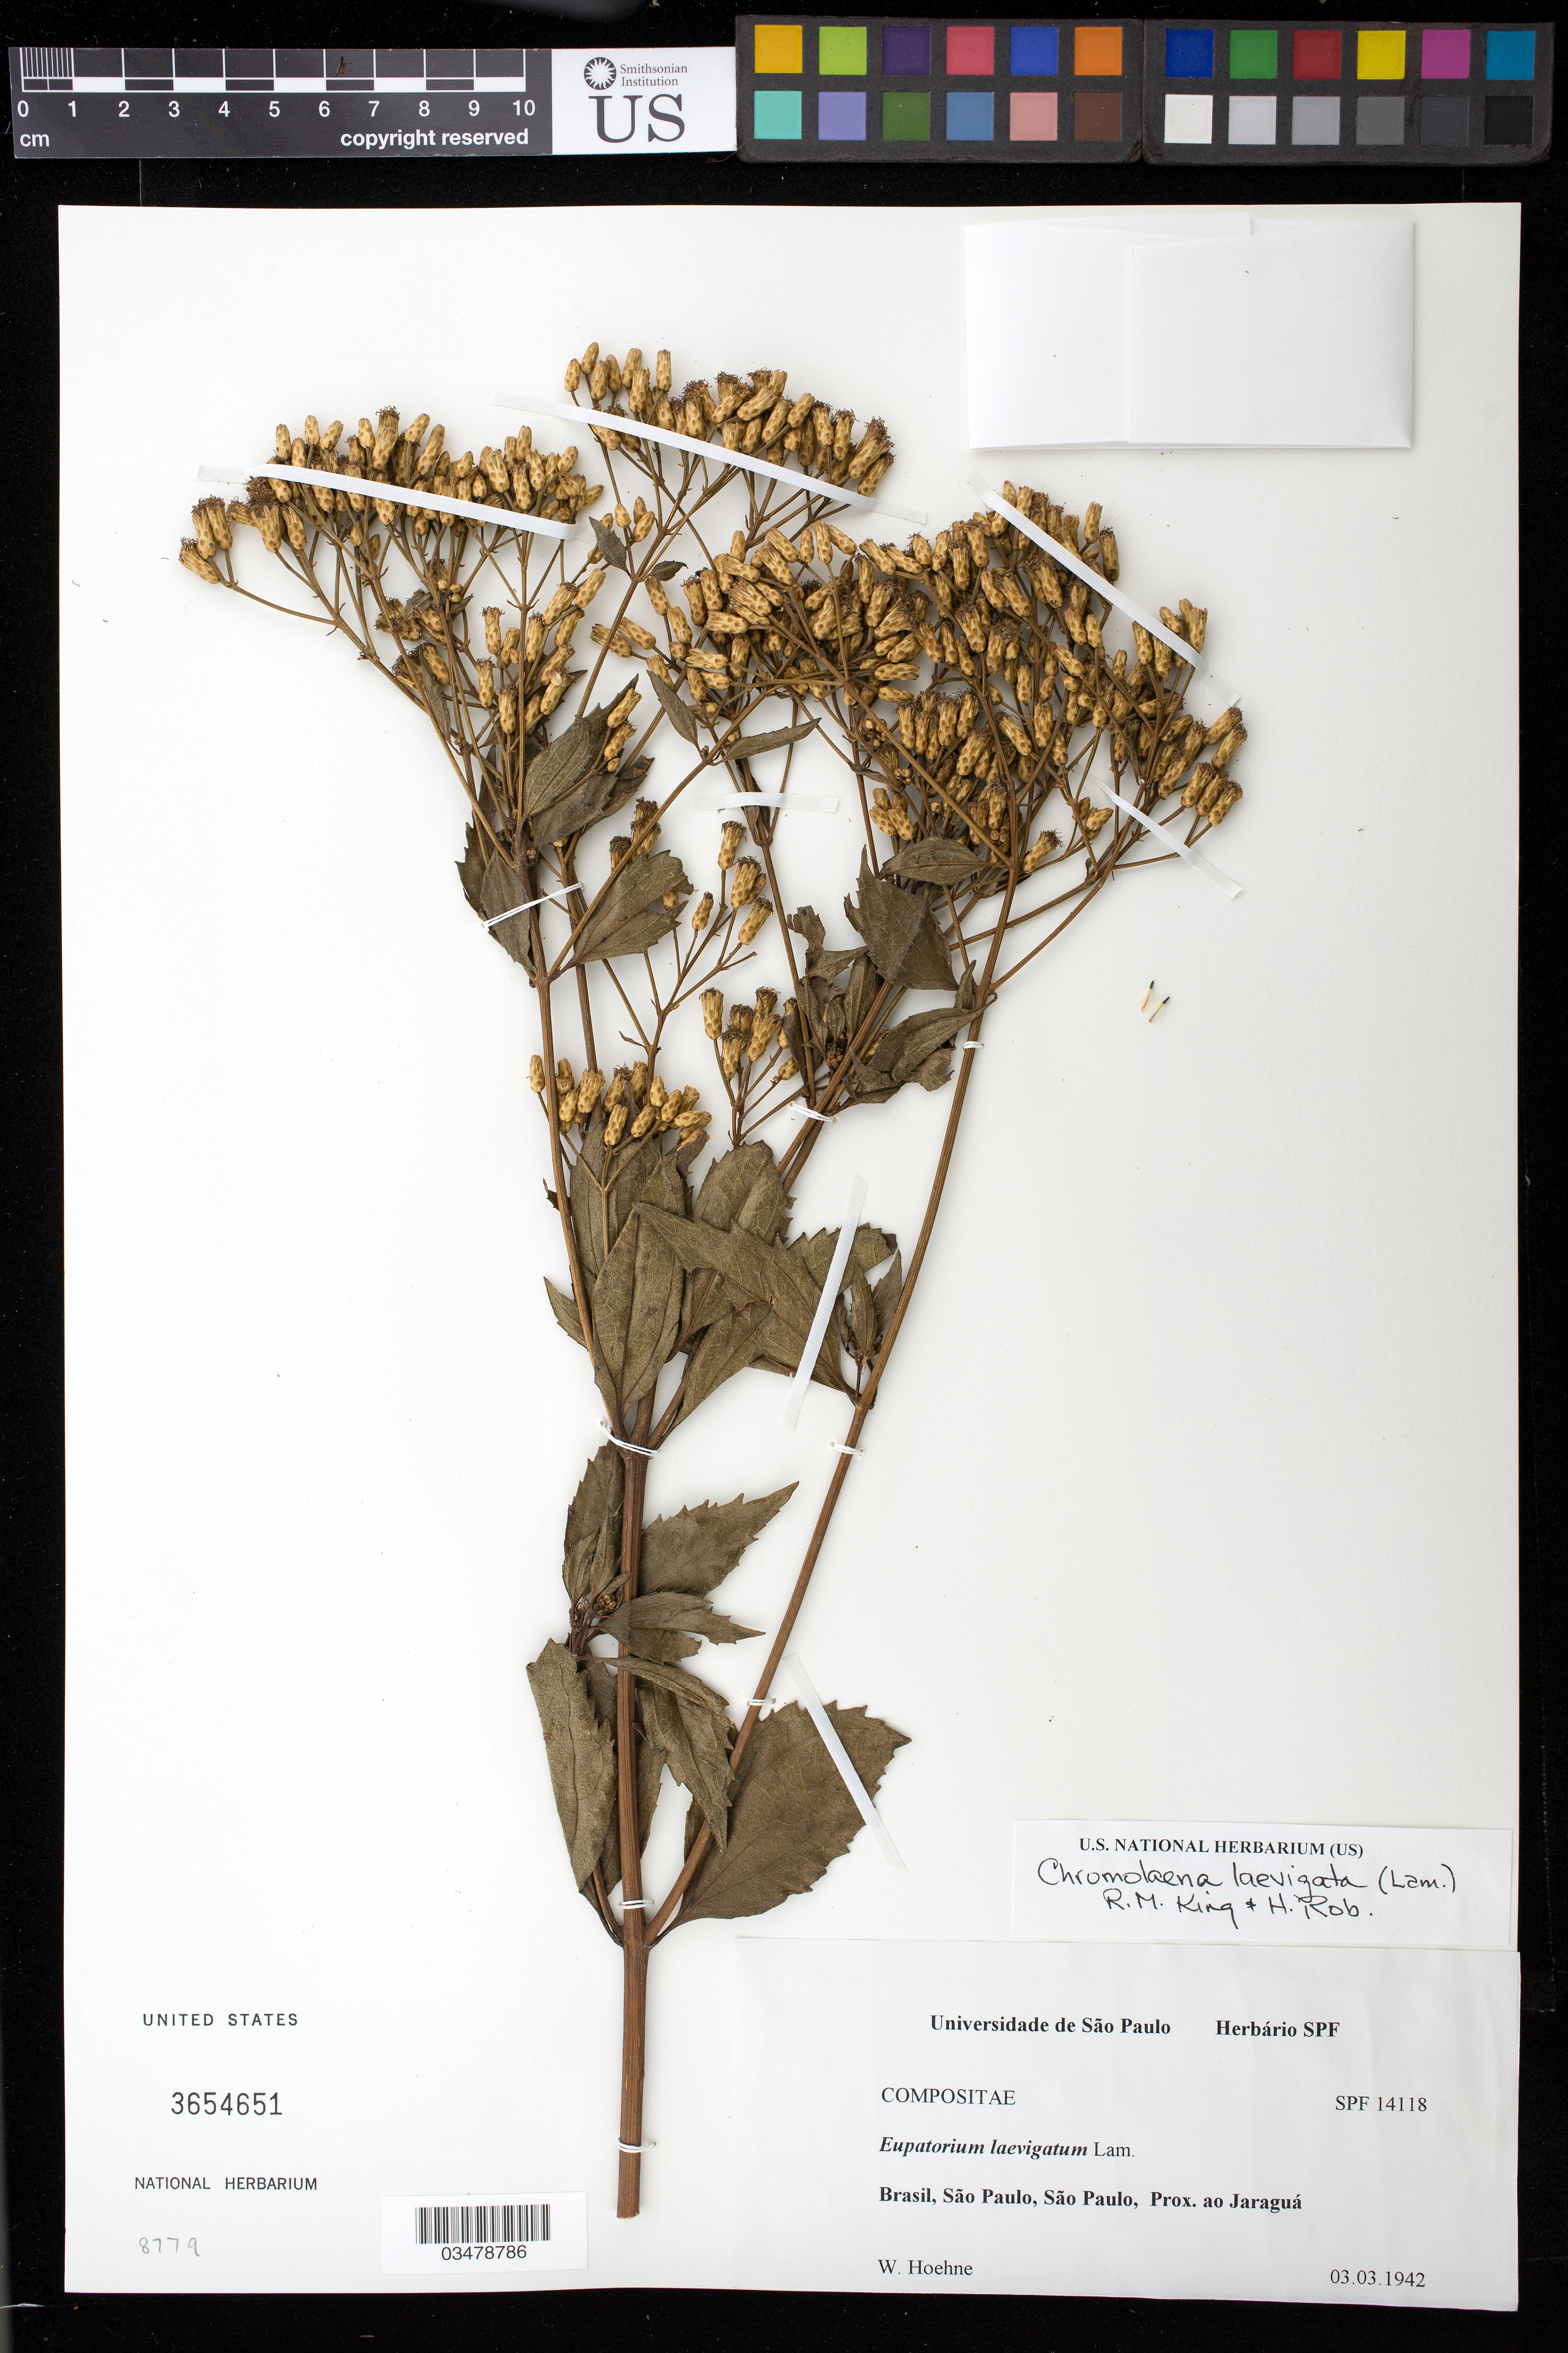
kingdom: Plantae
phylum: Tracheophyta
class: Magnoliopsida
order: Asterales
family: Asteraceae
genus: Chromolaena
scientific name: Chromolaena laevigata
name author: (Lam.) R.M. King & H. Rob.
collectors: W. Hoehne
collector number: SPF 14118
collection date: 1942-03-03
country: Brazil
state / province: São Paulo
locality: São Paulo, Prox. ao Jargua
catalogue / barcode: US 3654651